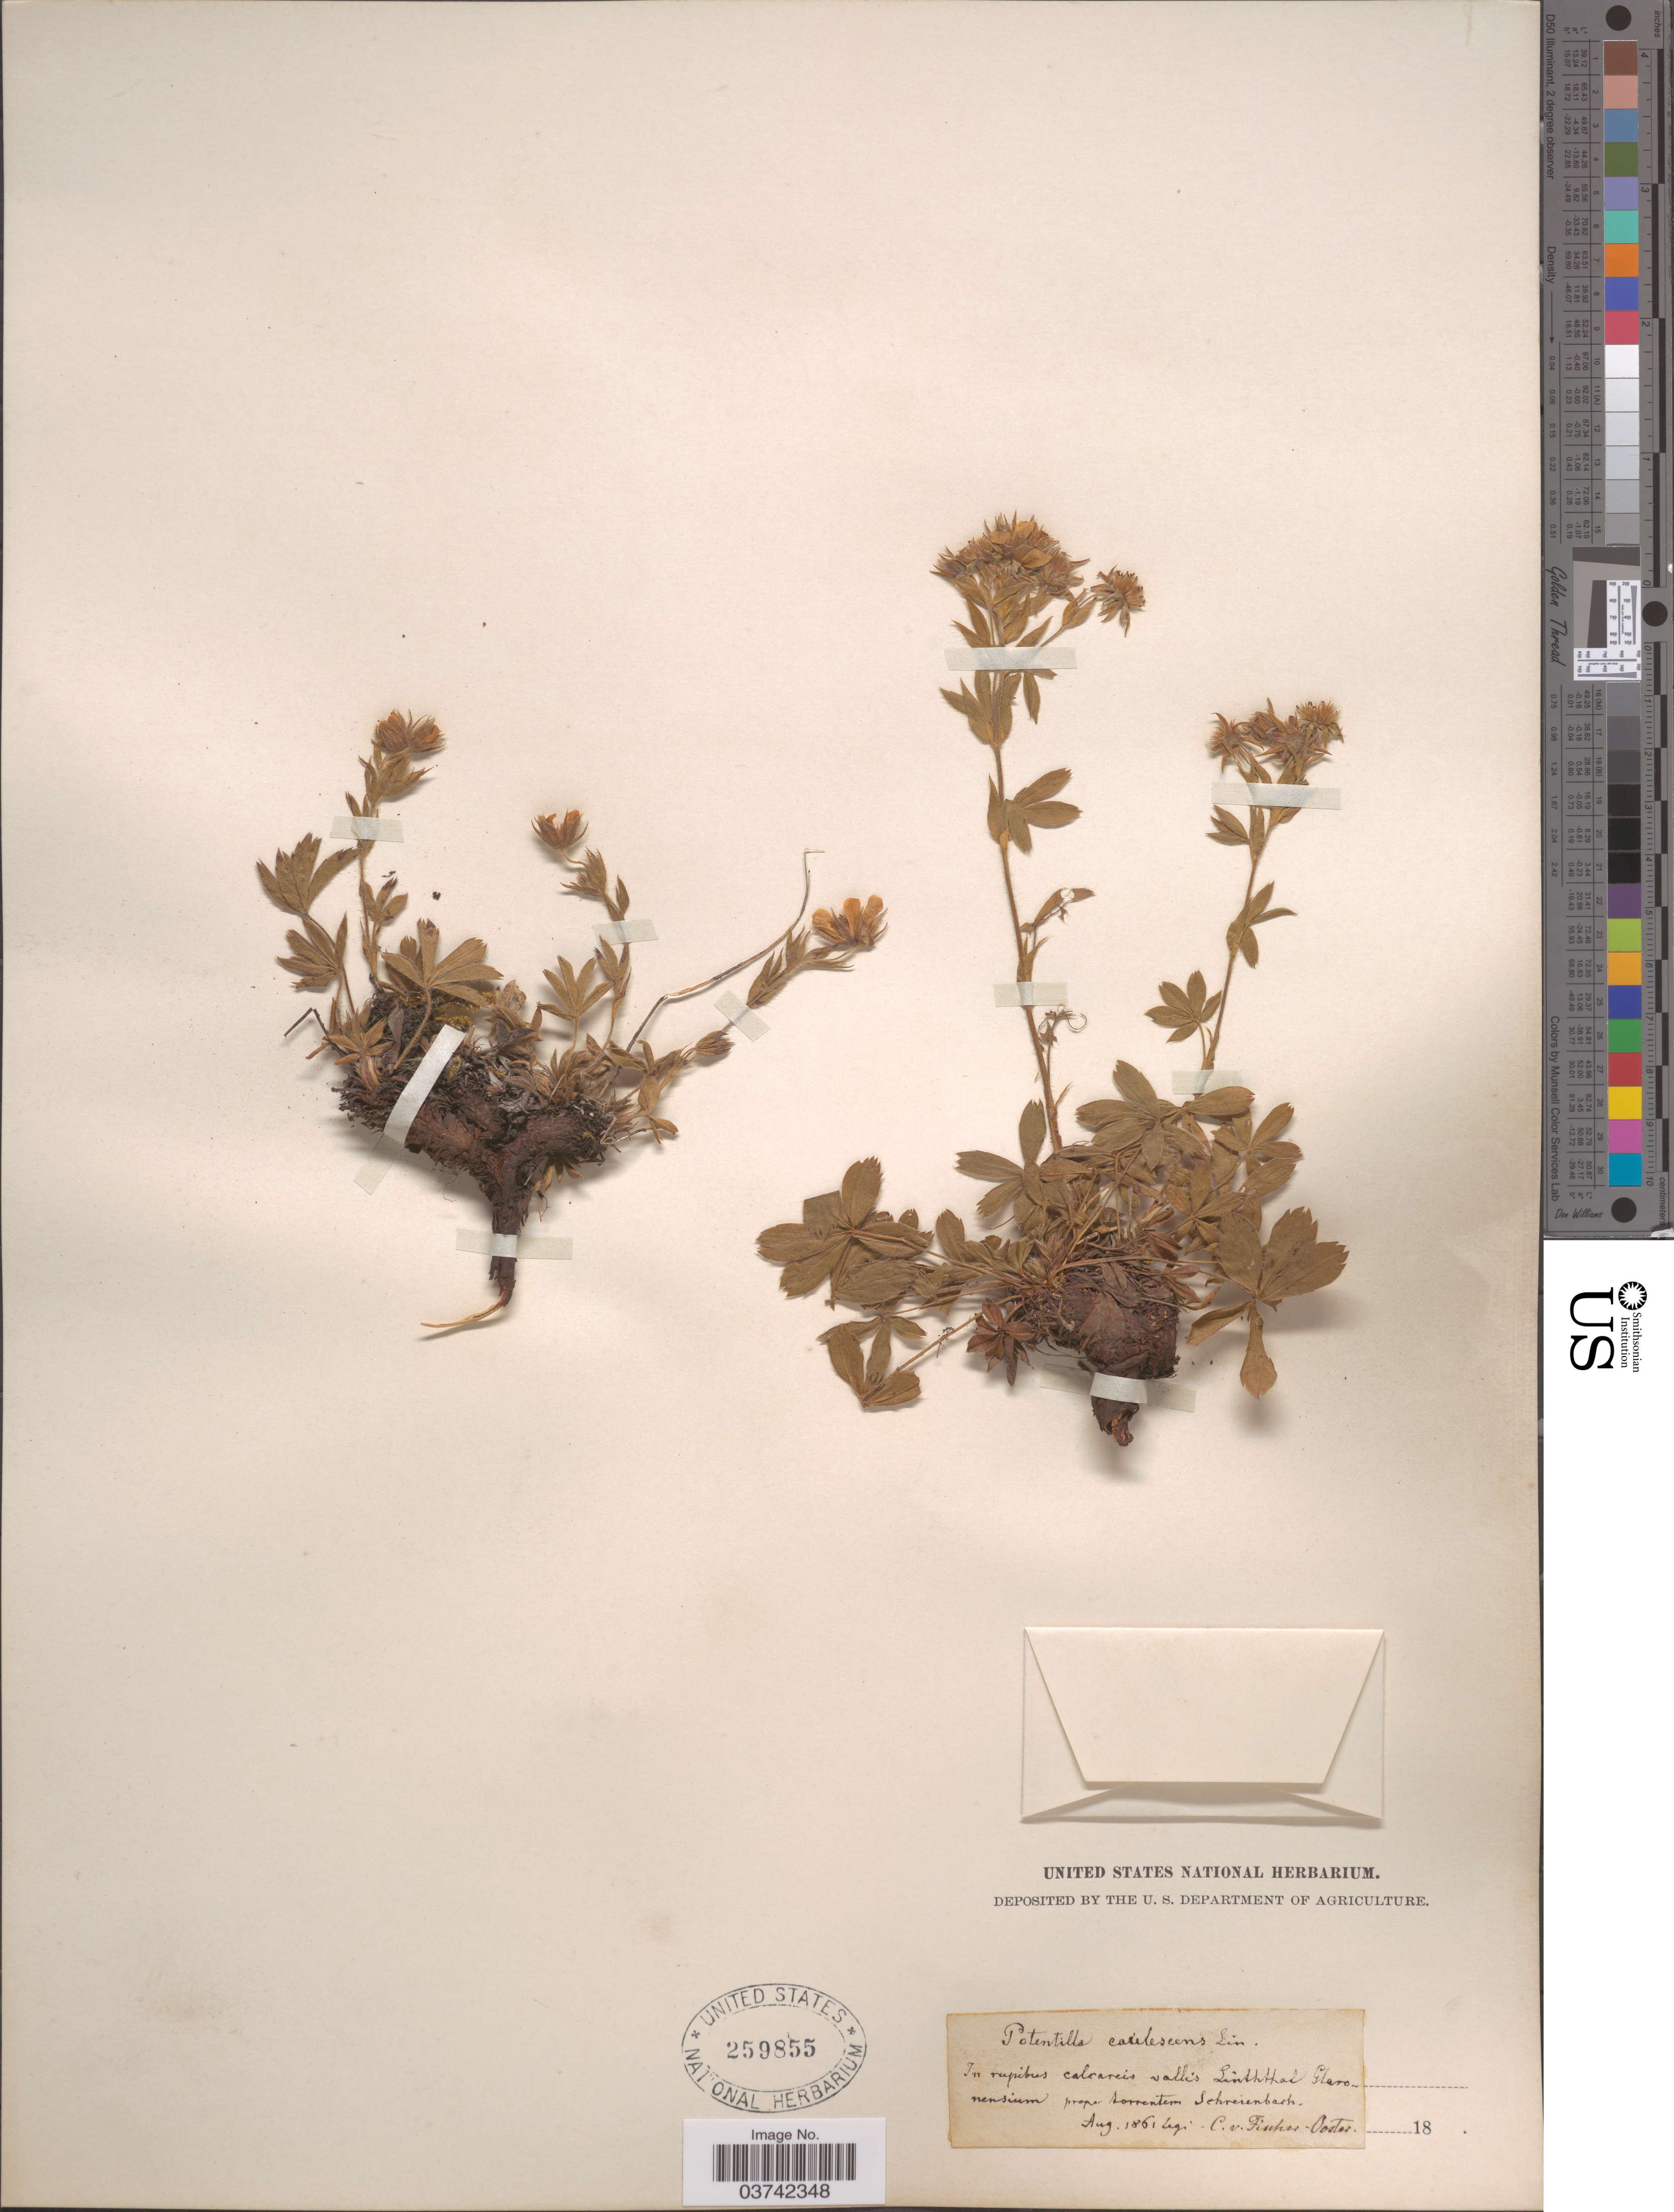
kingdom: Plantae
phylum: Tracheophyta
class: Magnoliopsida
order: Rosales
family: Rosaceae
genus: Potentilla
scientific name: Potentilla caulescens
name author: L.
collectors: C. v. Fischer-Ooster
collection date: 1861-08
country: Switzerland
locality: In rupibus calcareis vallis Linththal Glaronensium prope torrentem Schreienbach.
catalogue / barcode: US 259855